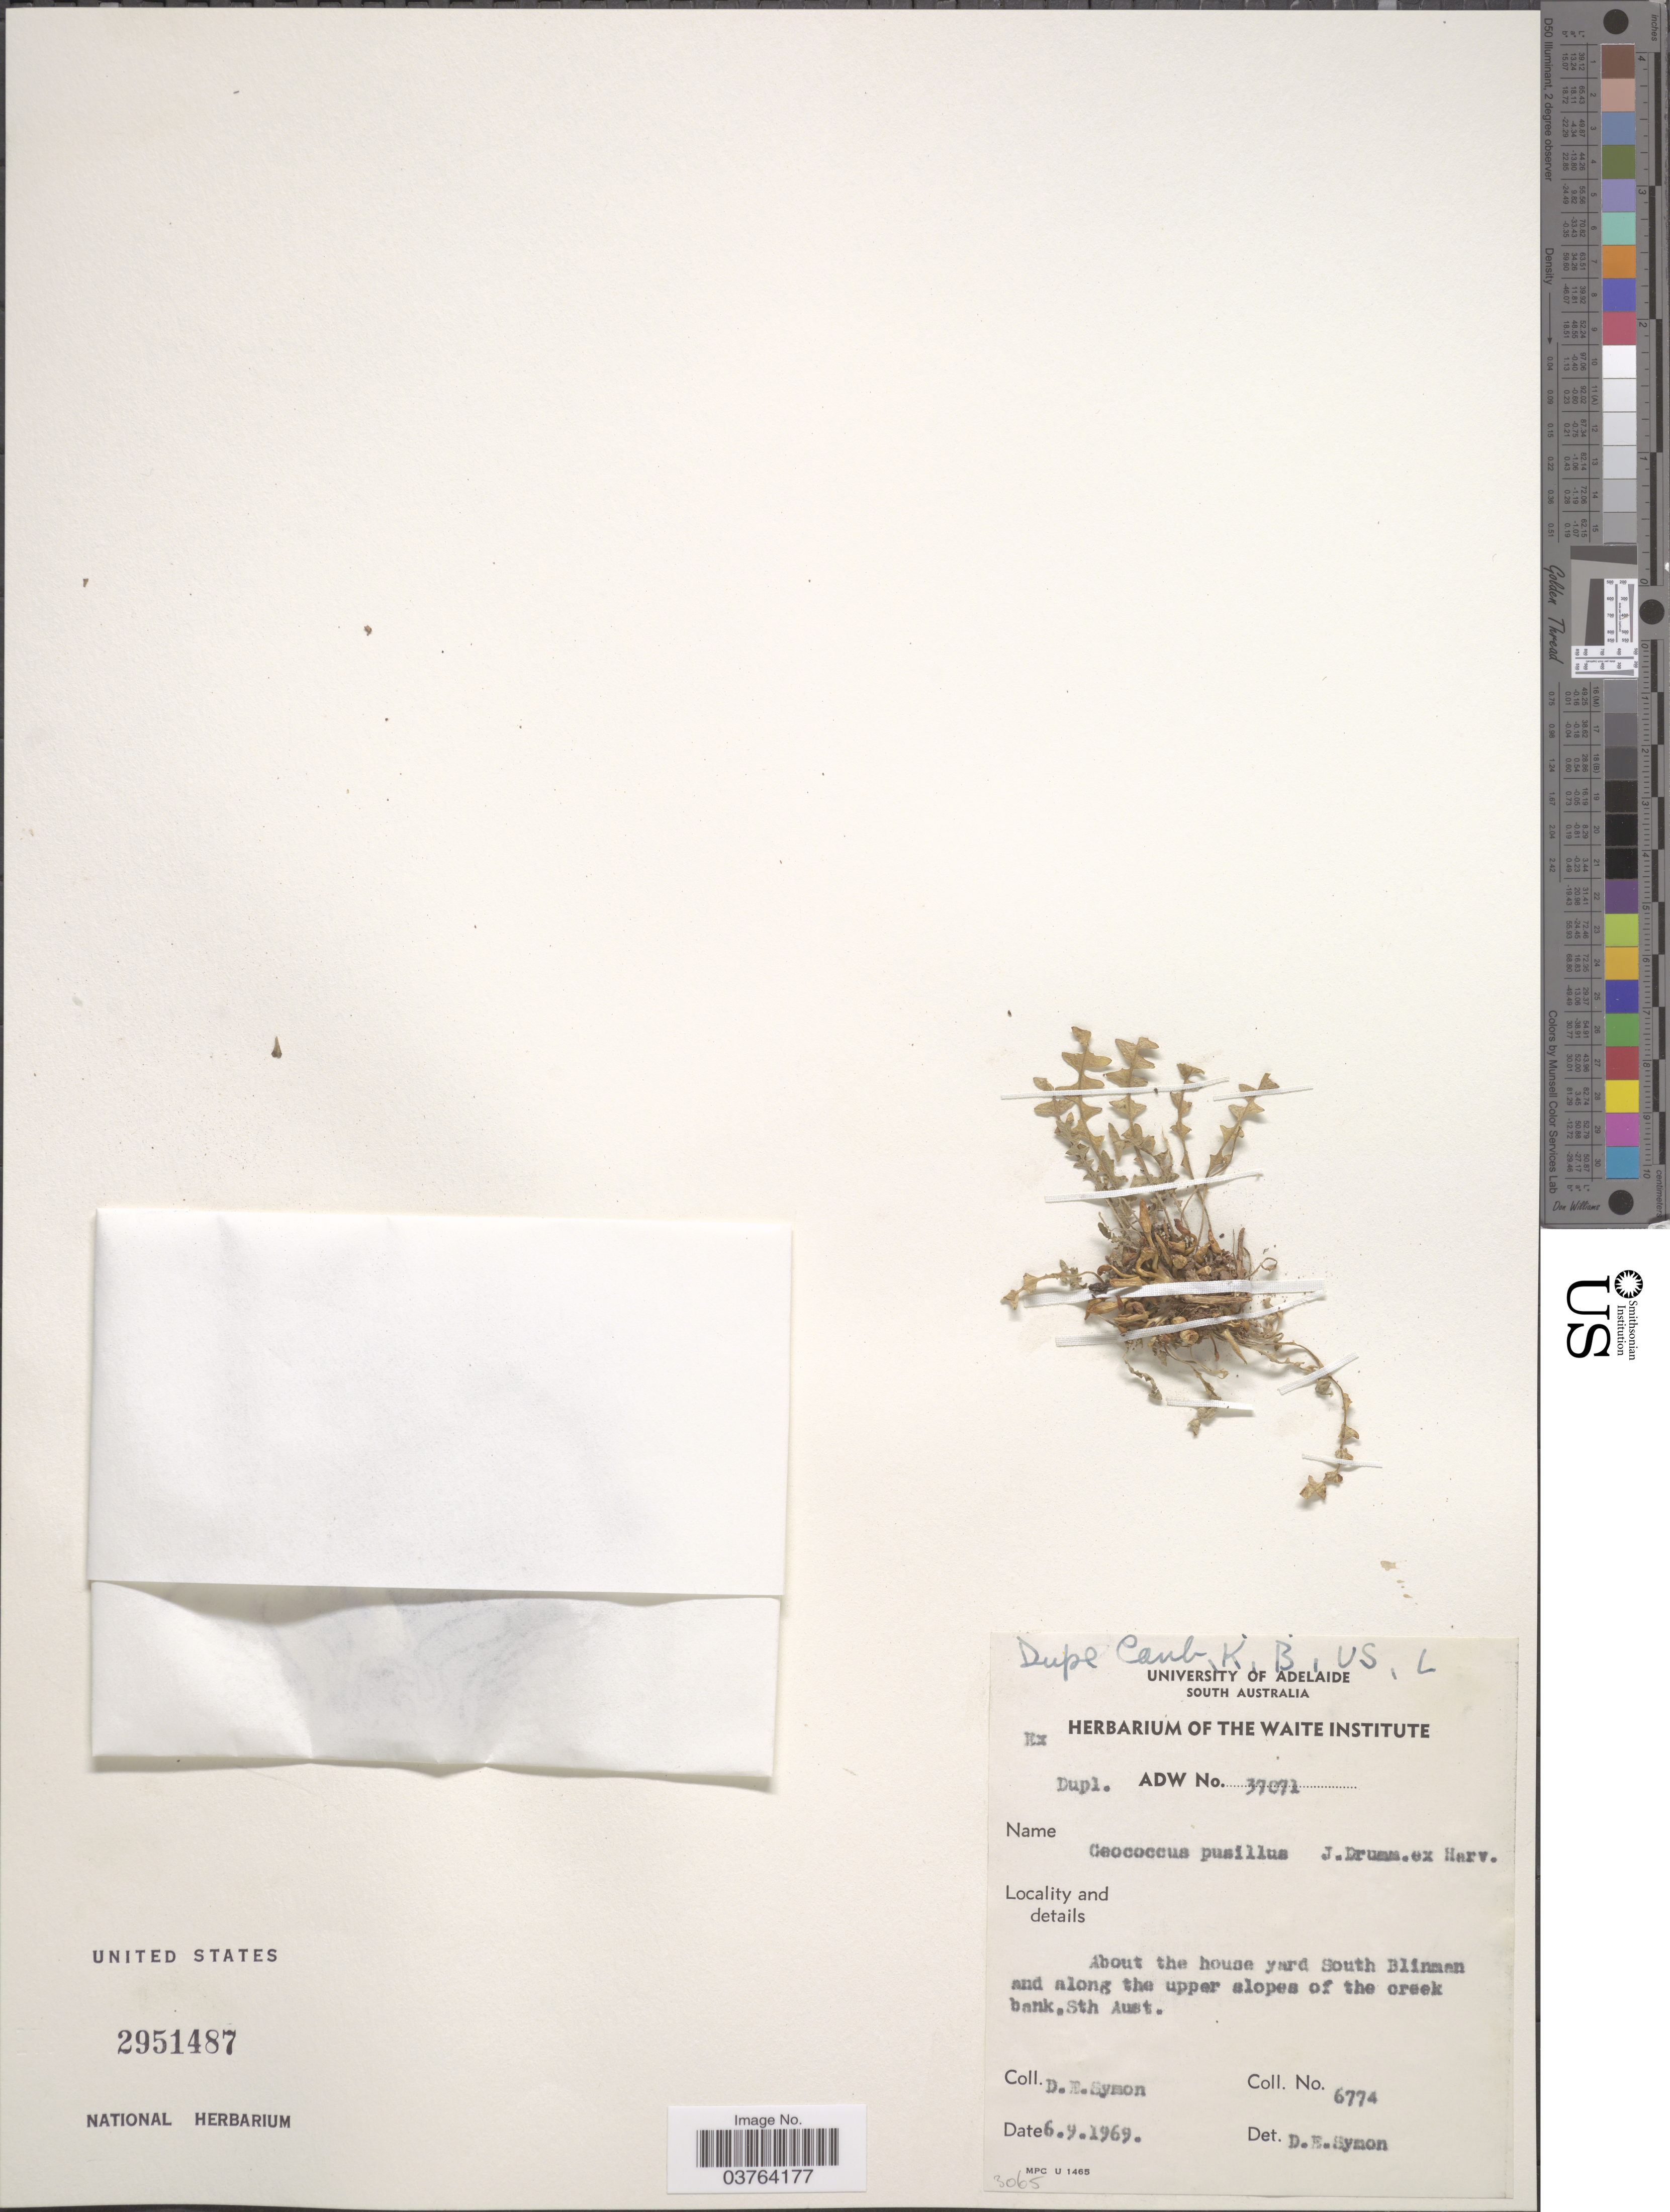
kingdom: Plantae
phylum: Tracheophyta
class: Magnoliopsida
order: Brassicales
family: Brassicaceae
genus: Geococcus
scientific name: Geococcus pusillus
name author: J. Drumm. ex Harv.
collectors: D. Symon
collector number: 6774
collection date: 1969-09-06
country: Australia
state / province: South Australia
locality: About the house yard South Blinnen and along the upper slopes of the creek bank.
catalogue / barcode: US 2951487